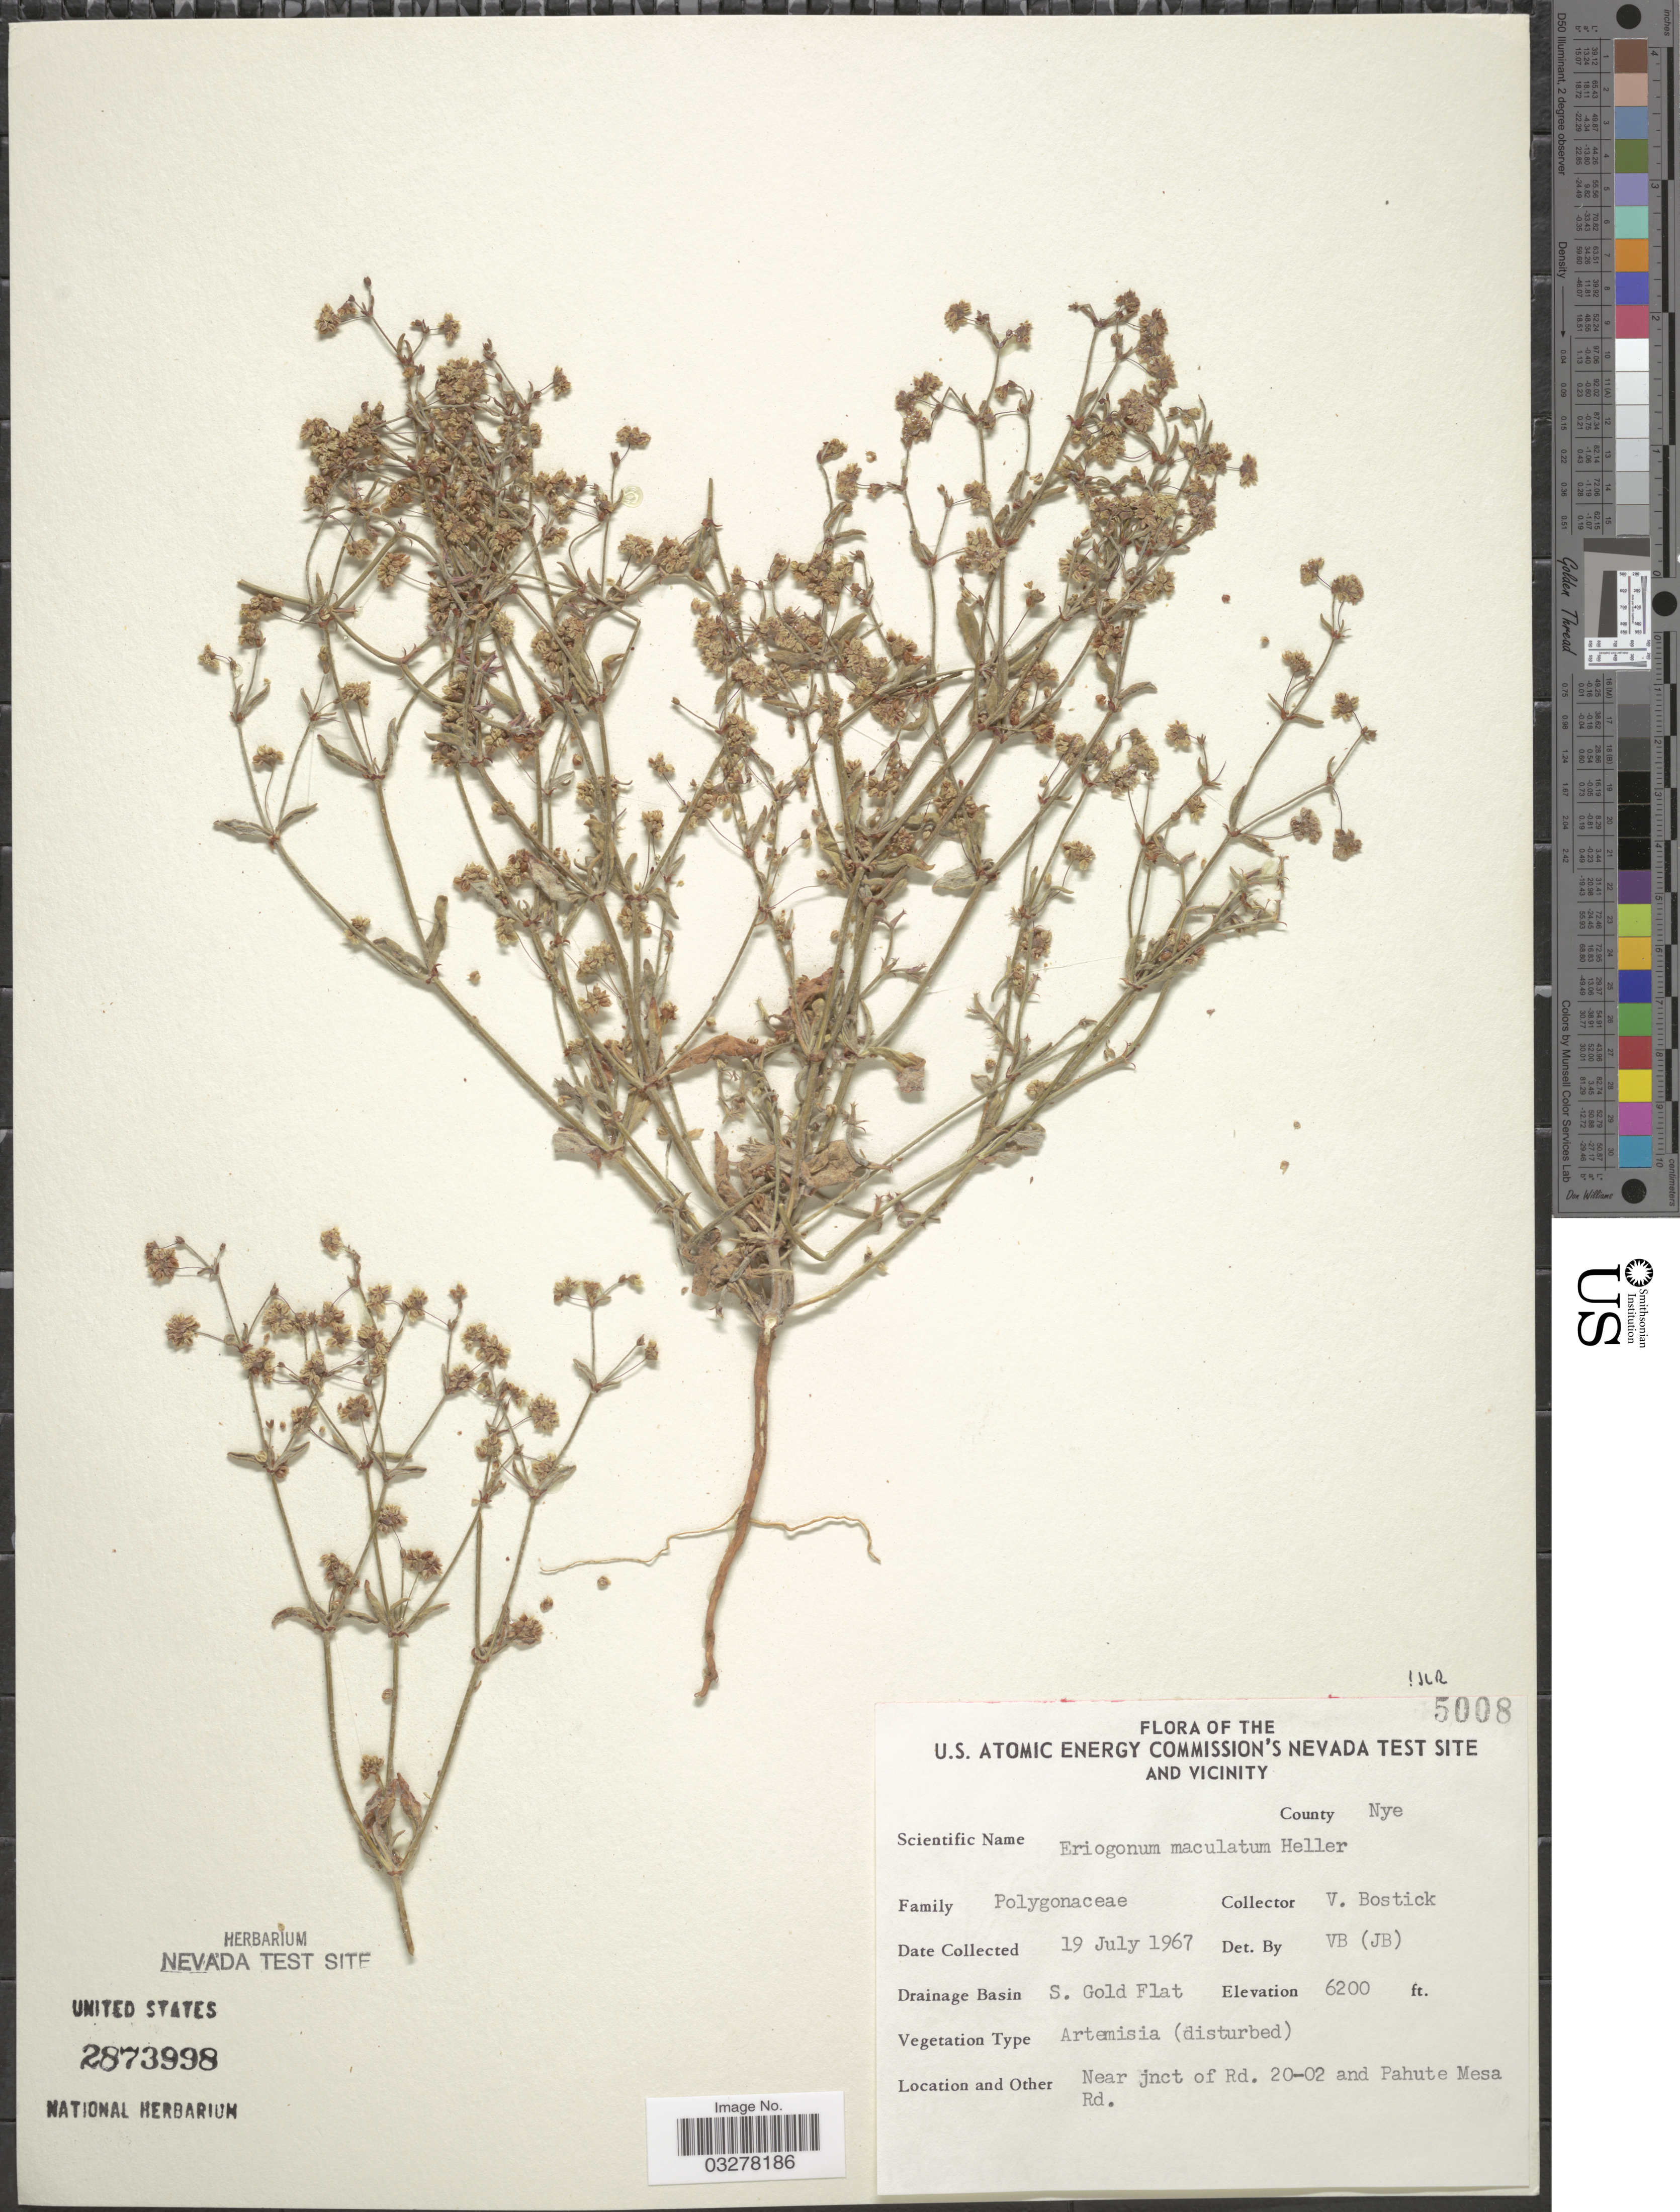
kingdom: Plantae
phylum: Tracheophyta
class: Magnoliopsida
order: Caryophyllales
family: Polygonaceae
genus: Eriogonum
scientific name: Eriogonum maculatum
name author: A. Heller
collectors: V. Bostick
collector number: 5008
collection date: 1967-07-19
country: United States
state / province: Nevada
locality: The U.S. Atomic Energy Commission's Nevada Test Site and Vicinity. County Nye. Drainage Basin So. Gold Flat. Near jct of Rd. 20-02 and Pahute Mesa Rd.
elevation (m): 1890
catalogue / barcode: US 2873998